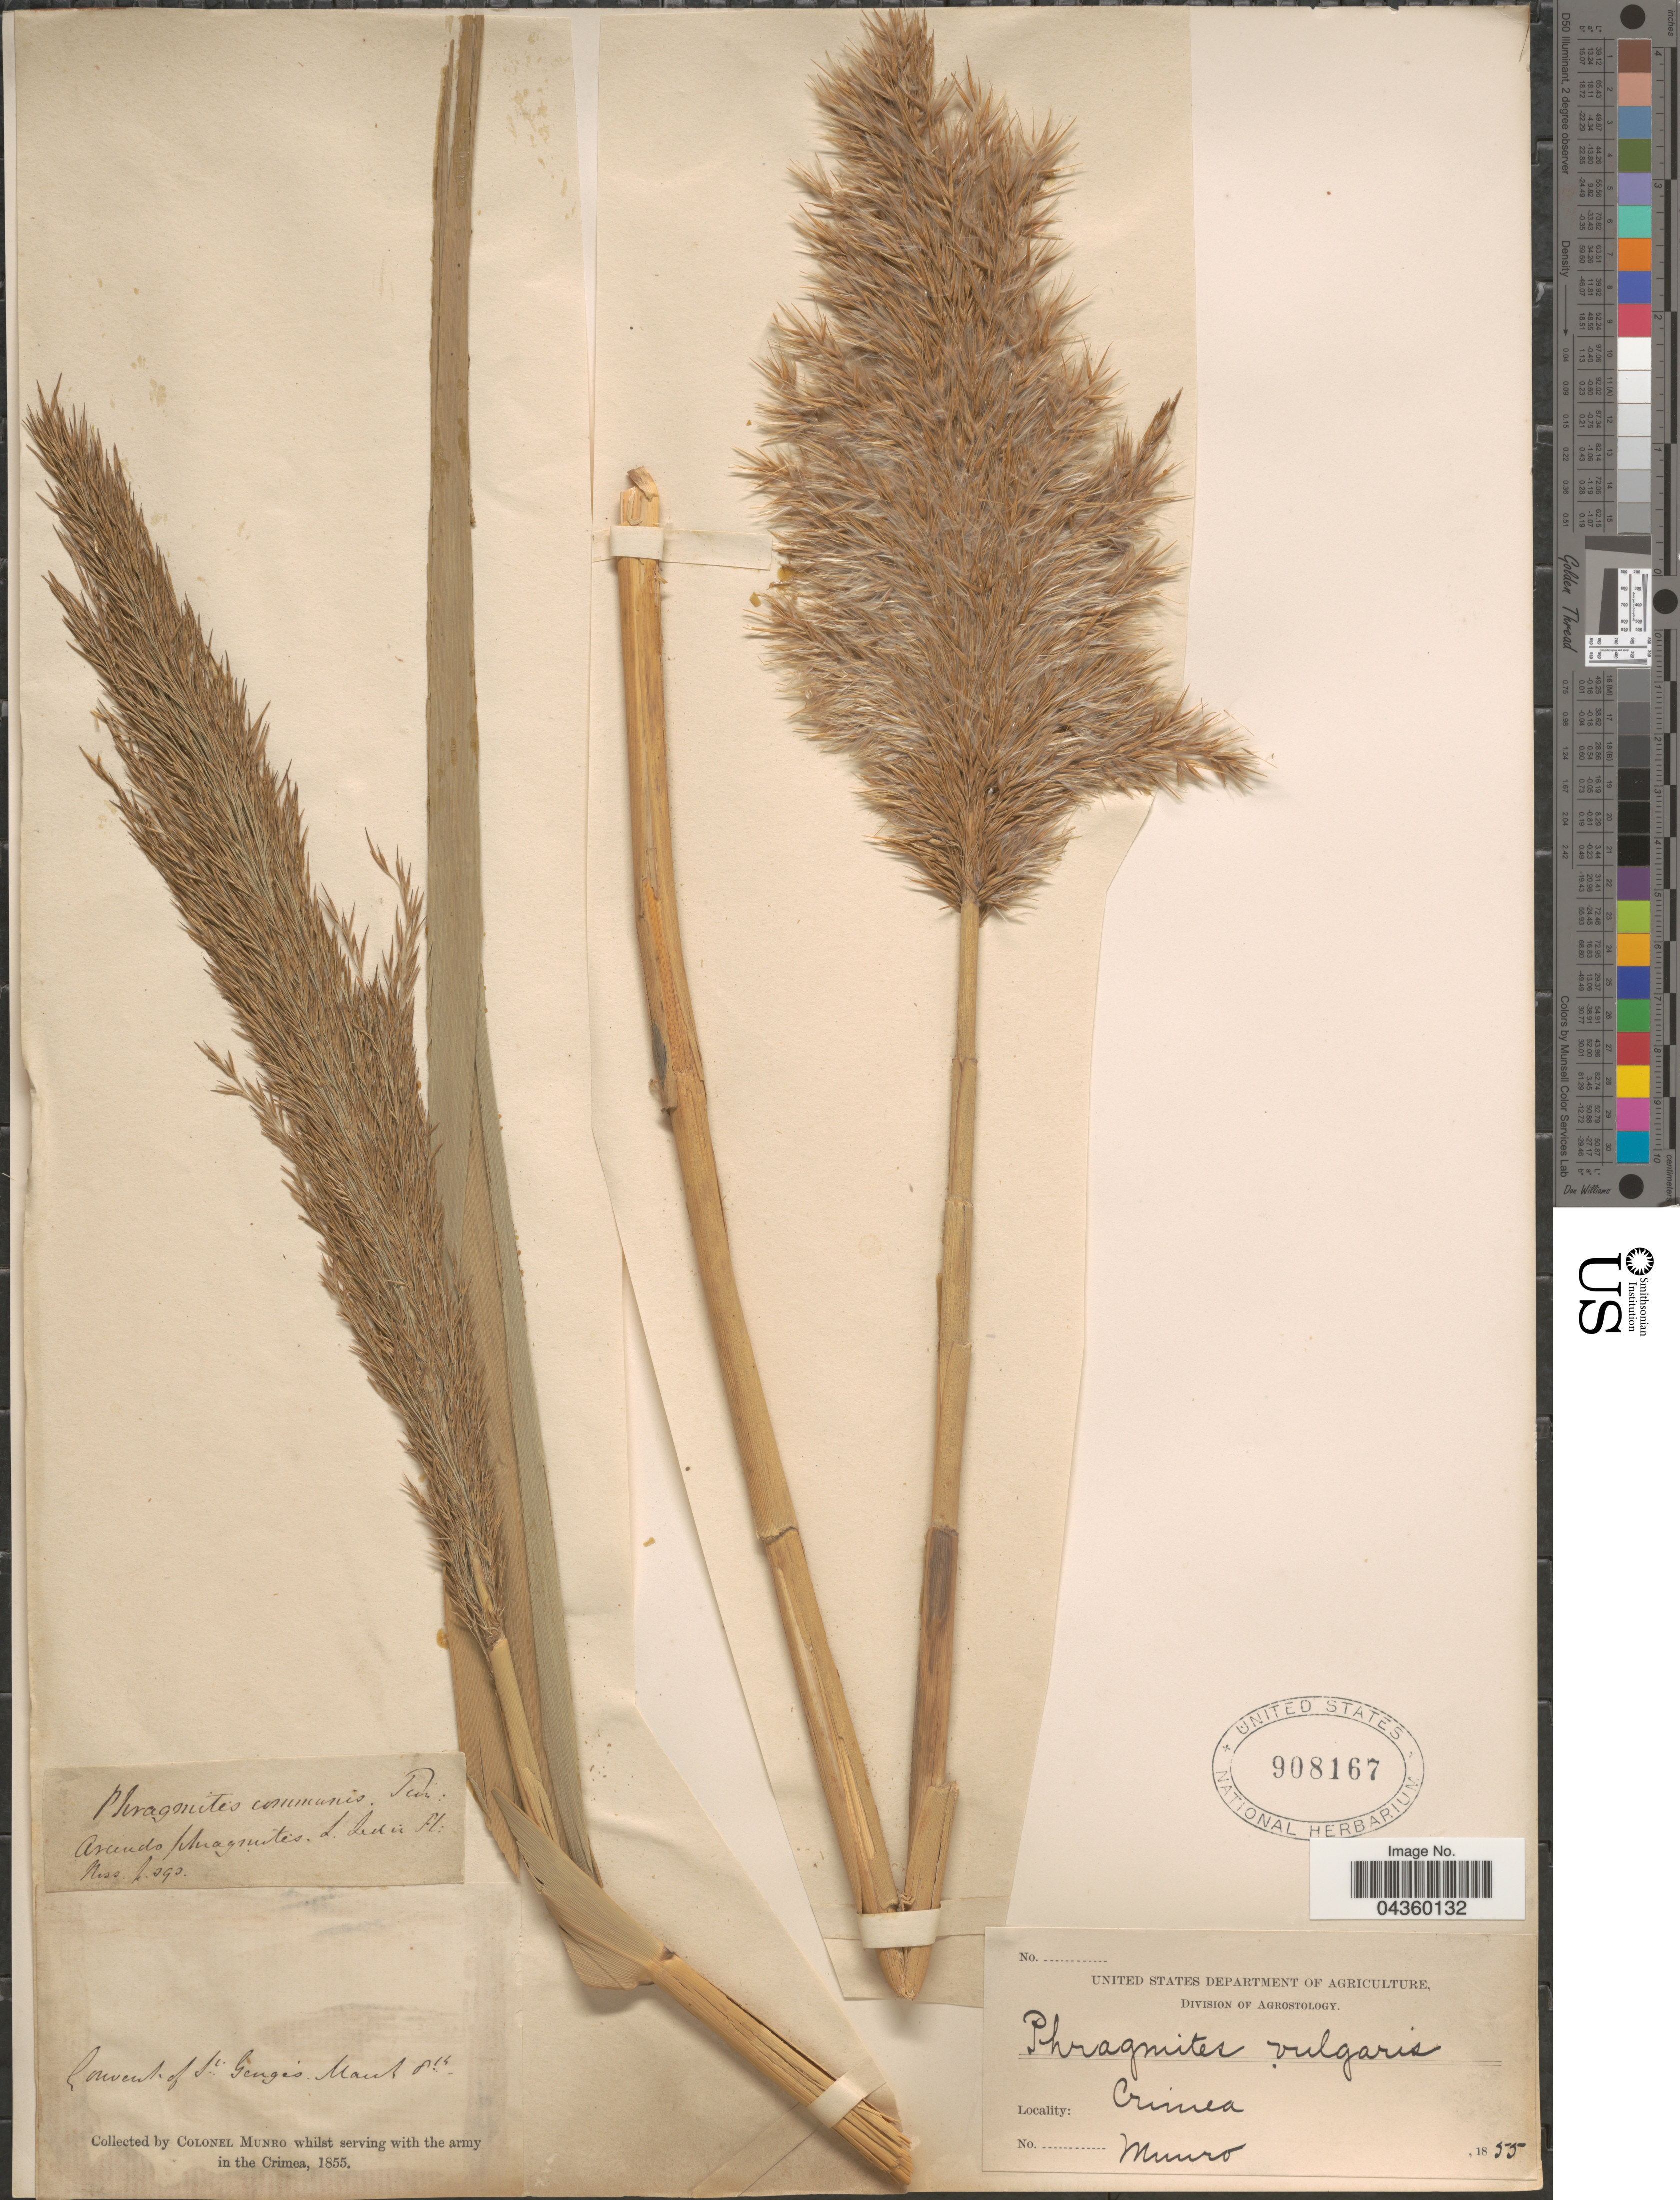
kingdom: Plantae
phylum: Tracheophyta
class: Liliopsida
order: Poales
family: Poaceae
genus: Phragmites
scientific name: Phragmites australis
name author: (Cav.) Trin. ex Steud.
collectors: Colonel Munro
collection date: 1855-03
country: Ukraine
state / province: Crimea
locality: Convent of St. Gengis [interpreted].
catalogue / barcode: US 908167